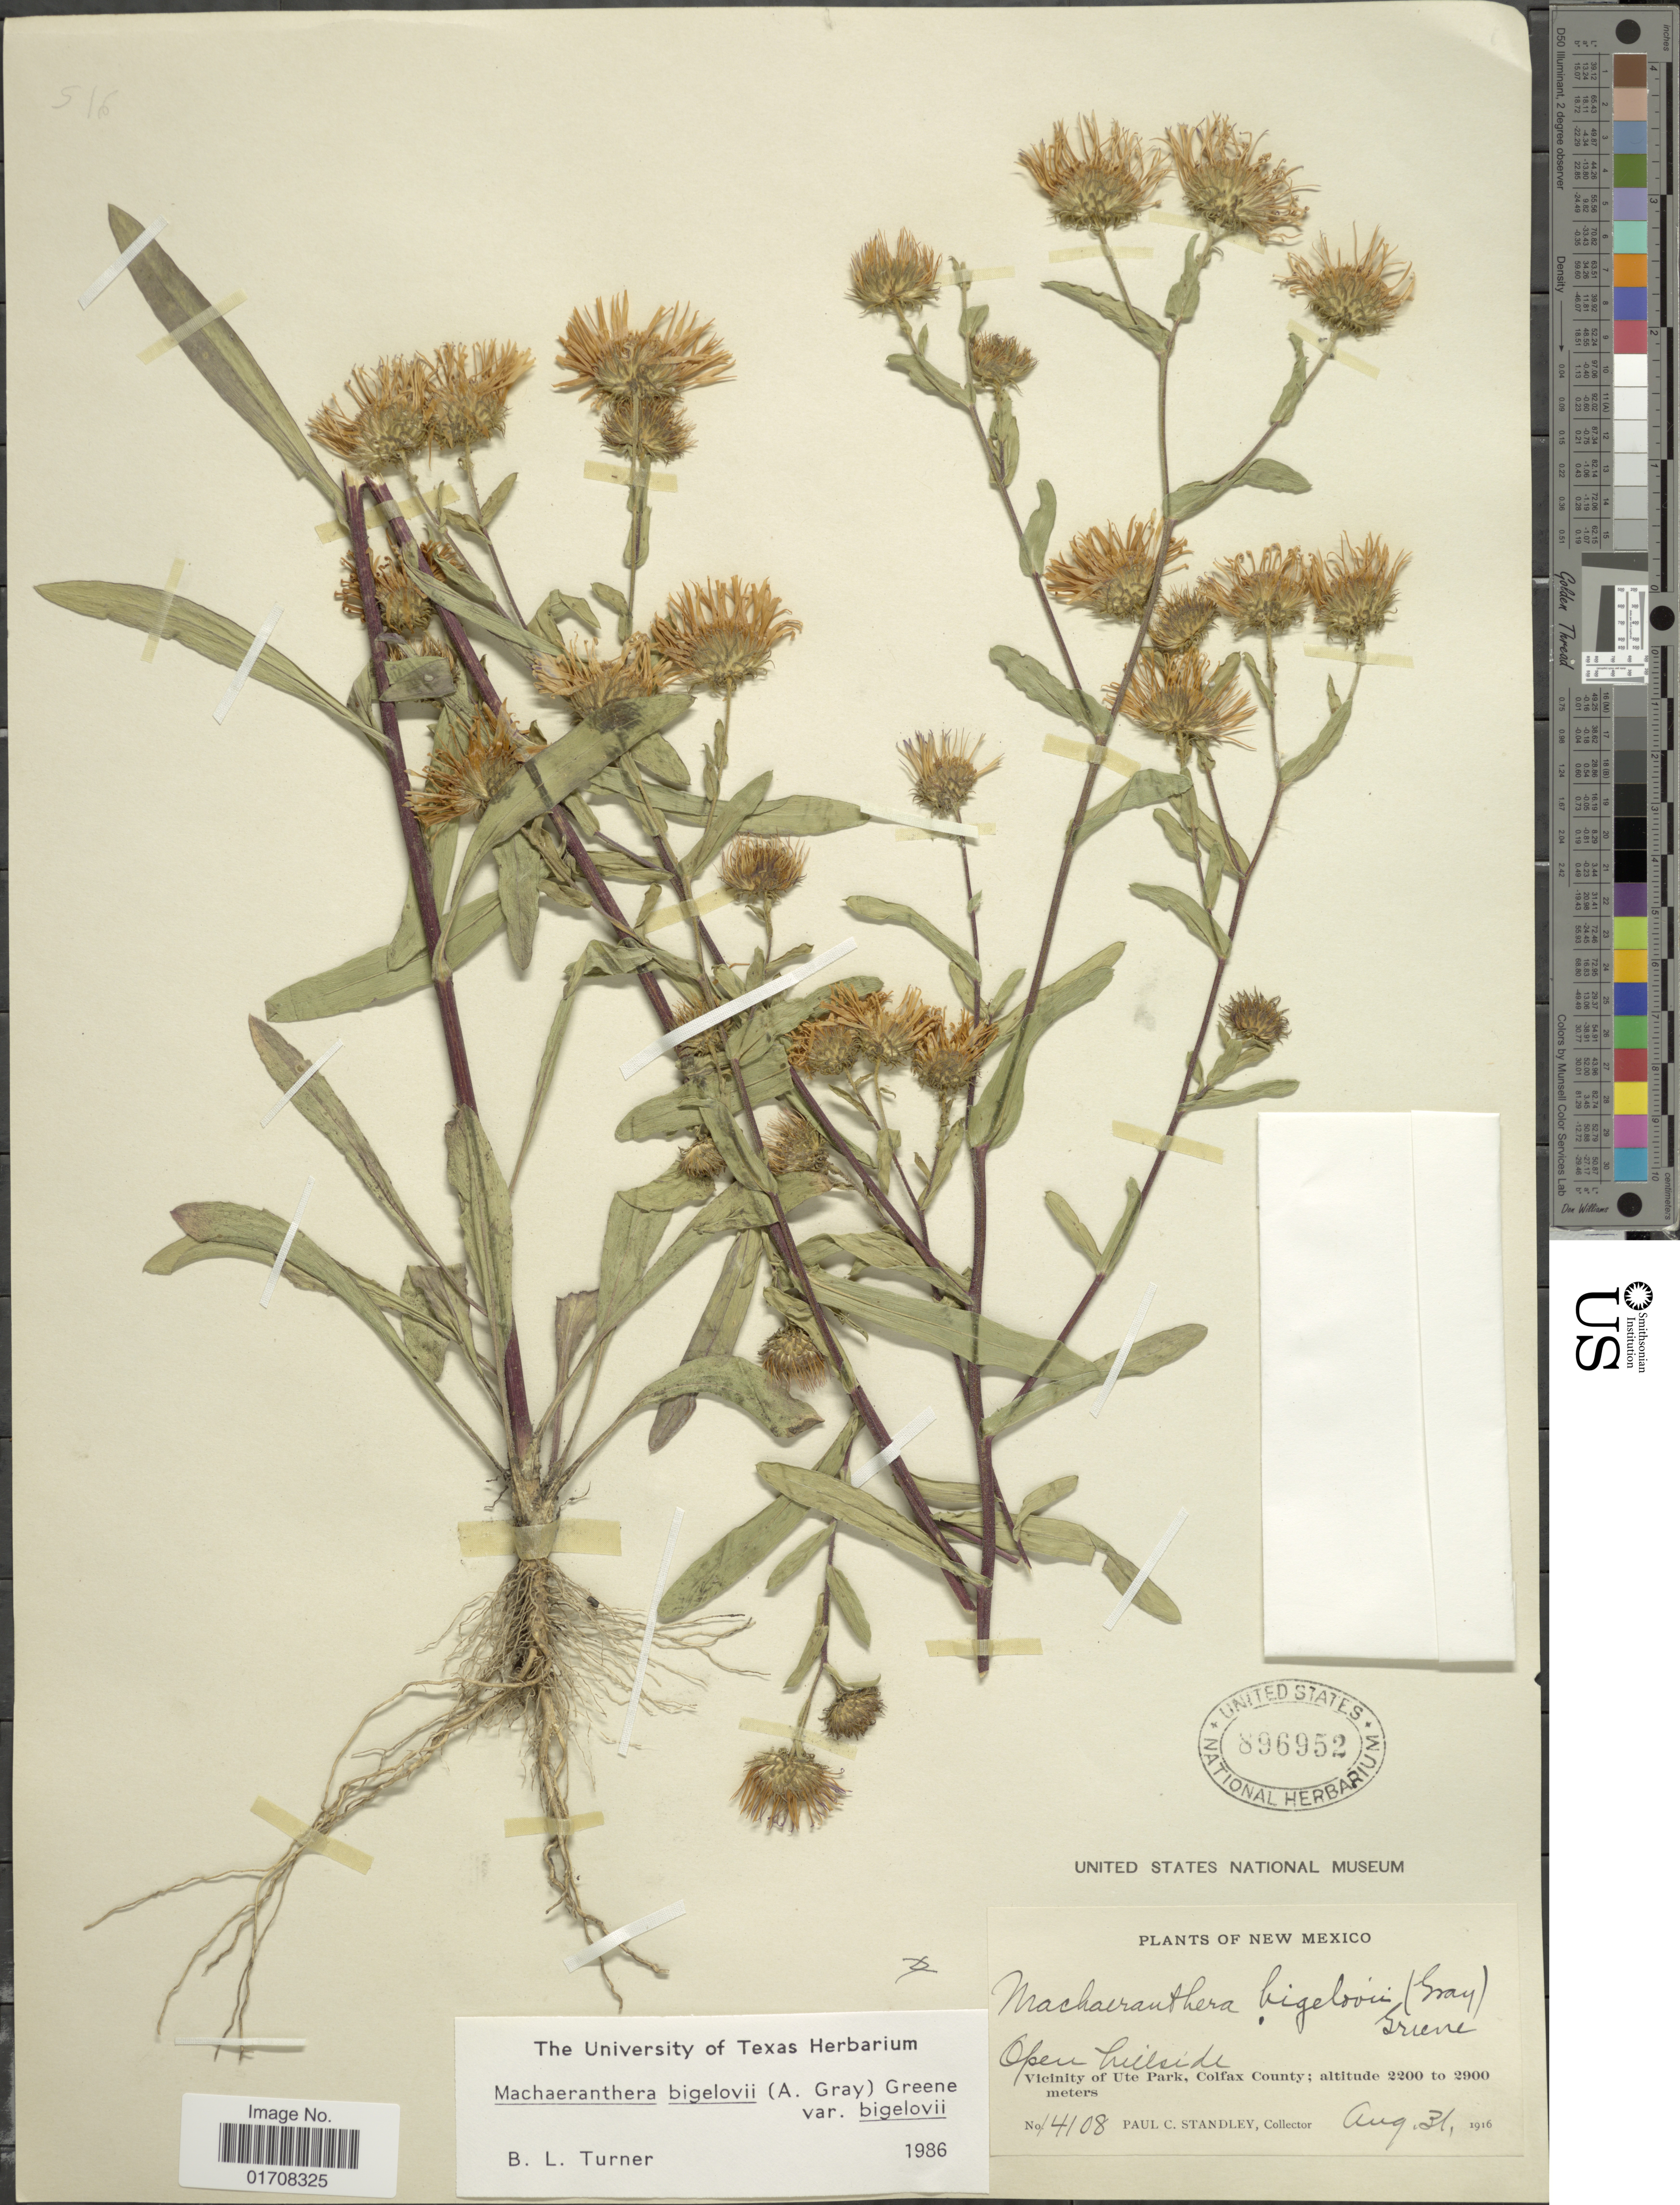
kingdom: Plantae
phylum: Tracheophyta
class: Magnoliopsida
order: Asterales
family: Asteraceae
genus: Machaeranthera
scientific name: Machaeranthera bigelovii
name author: (A. Gray) Greene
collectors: P. C. Standley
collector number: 14108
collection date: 1916-08-31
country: United States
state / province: New Mexico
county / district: Colfax County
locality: Vicinity of Ute Park, Colfax County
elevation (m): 2200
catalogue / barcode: US 896952